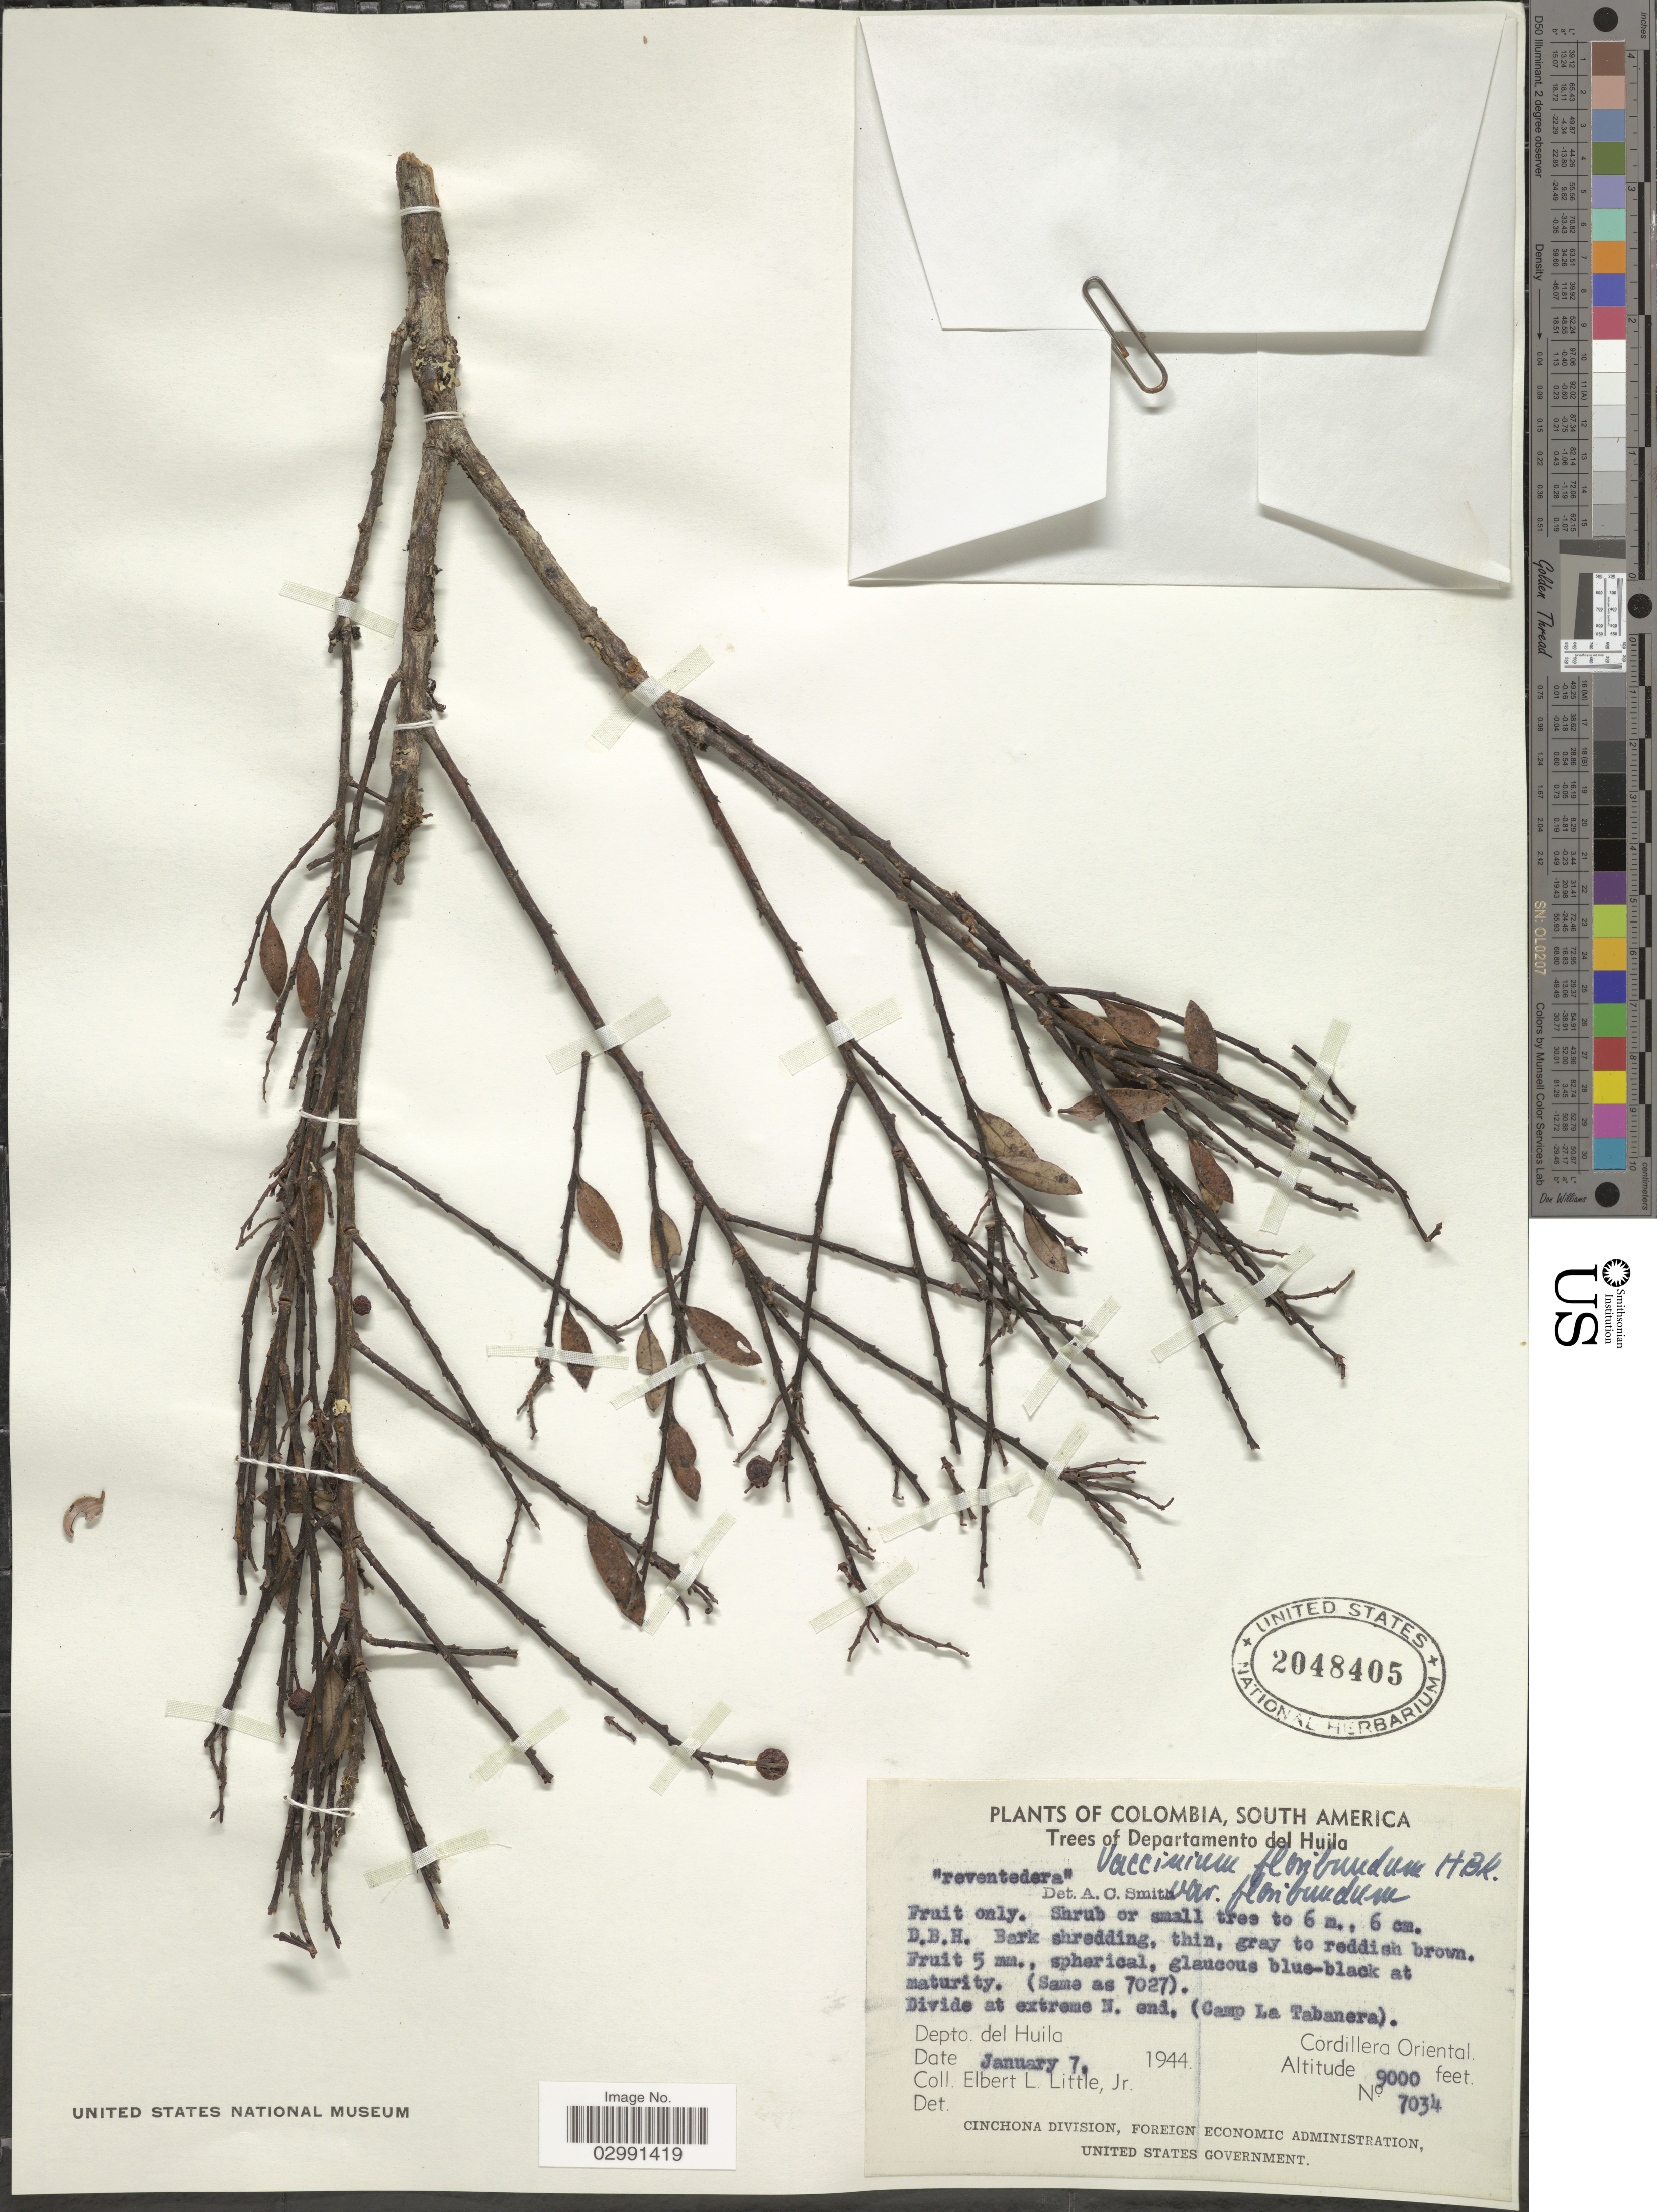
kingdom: Plantae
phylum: Tracheophyta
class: Magnoliopsida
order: Ericales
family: Ericaceae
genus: Vaccinium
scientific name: Vaccinium floribundum var. floribundum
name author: Kunth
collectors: E. L. Little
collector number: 7034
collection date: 1944-01-07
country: Colombia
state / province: Huila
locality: Trees of Departamento del Huila. Divide at extreme N. end, (Camp La Tabanera). Depto. del Huila. Cordillera Oriental.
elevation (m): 2743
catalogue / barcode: US 2048405